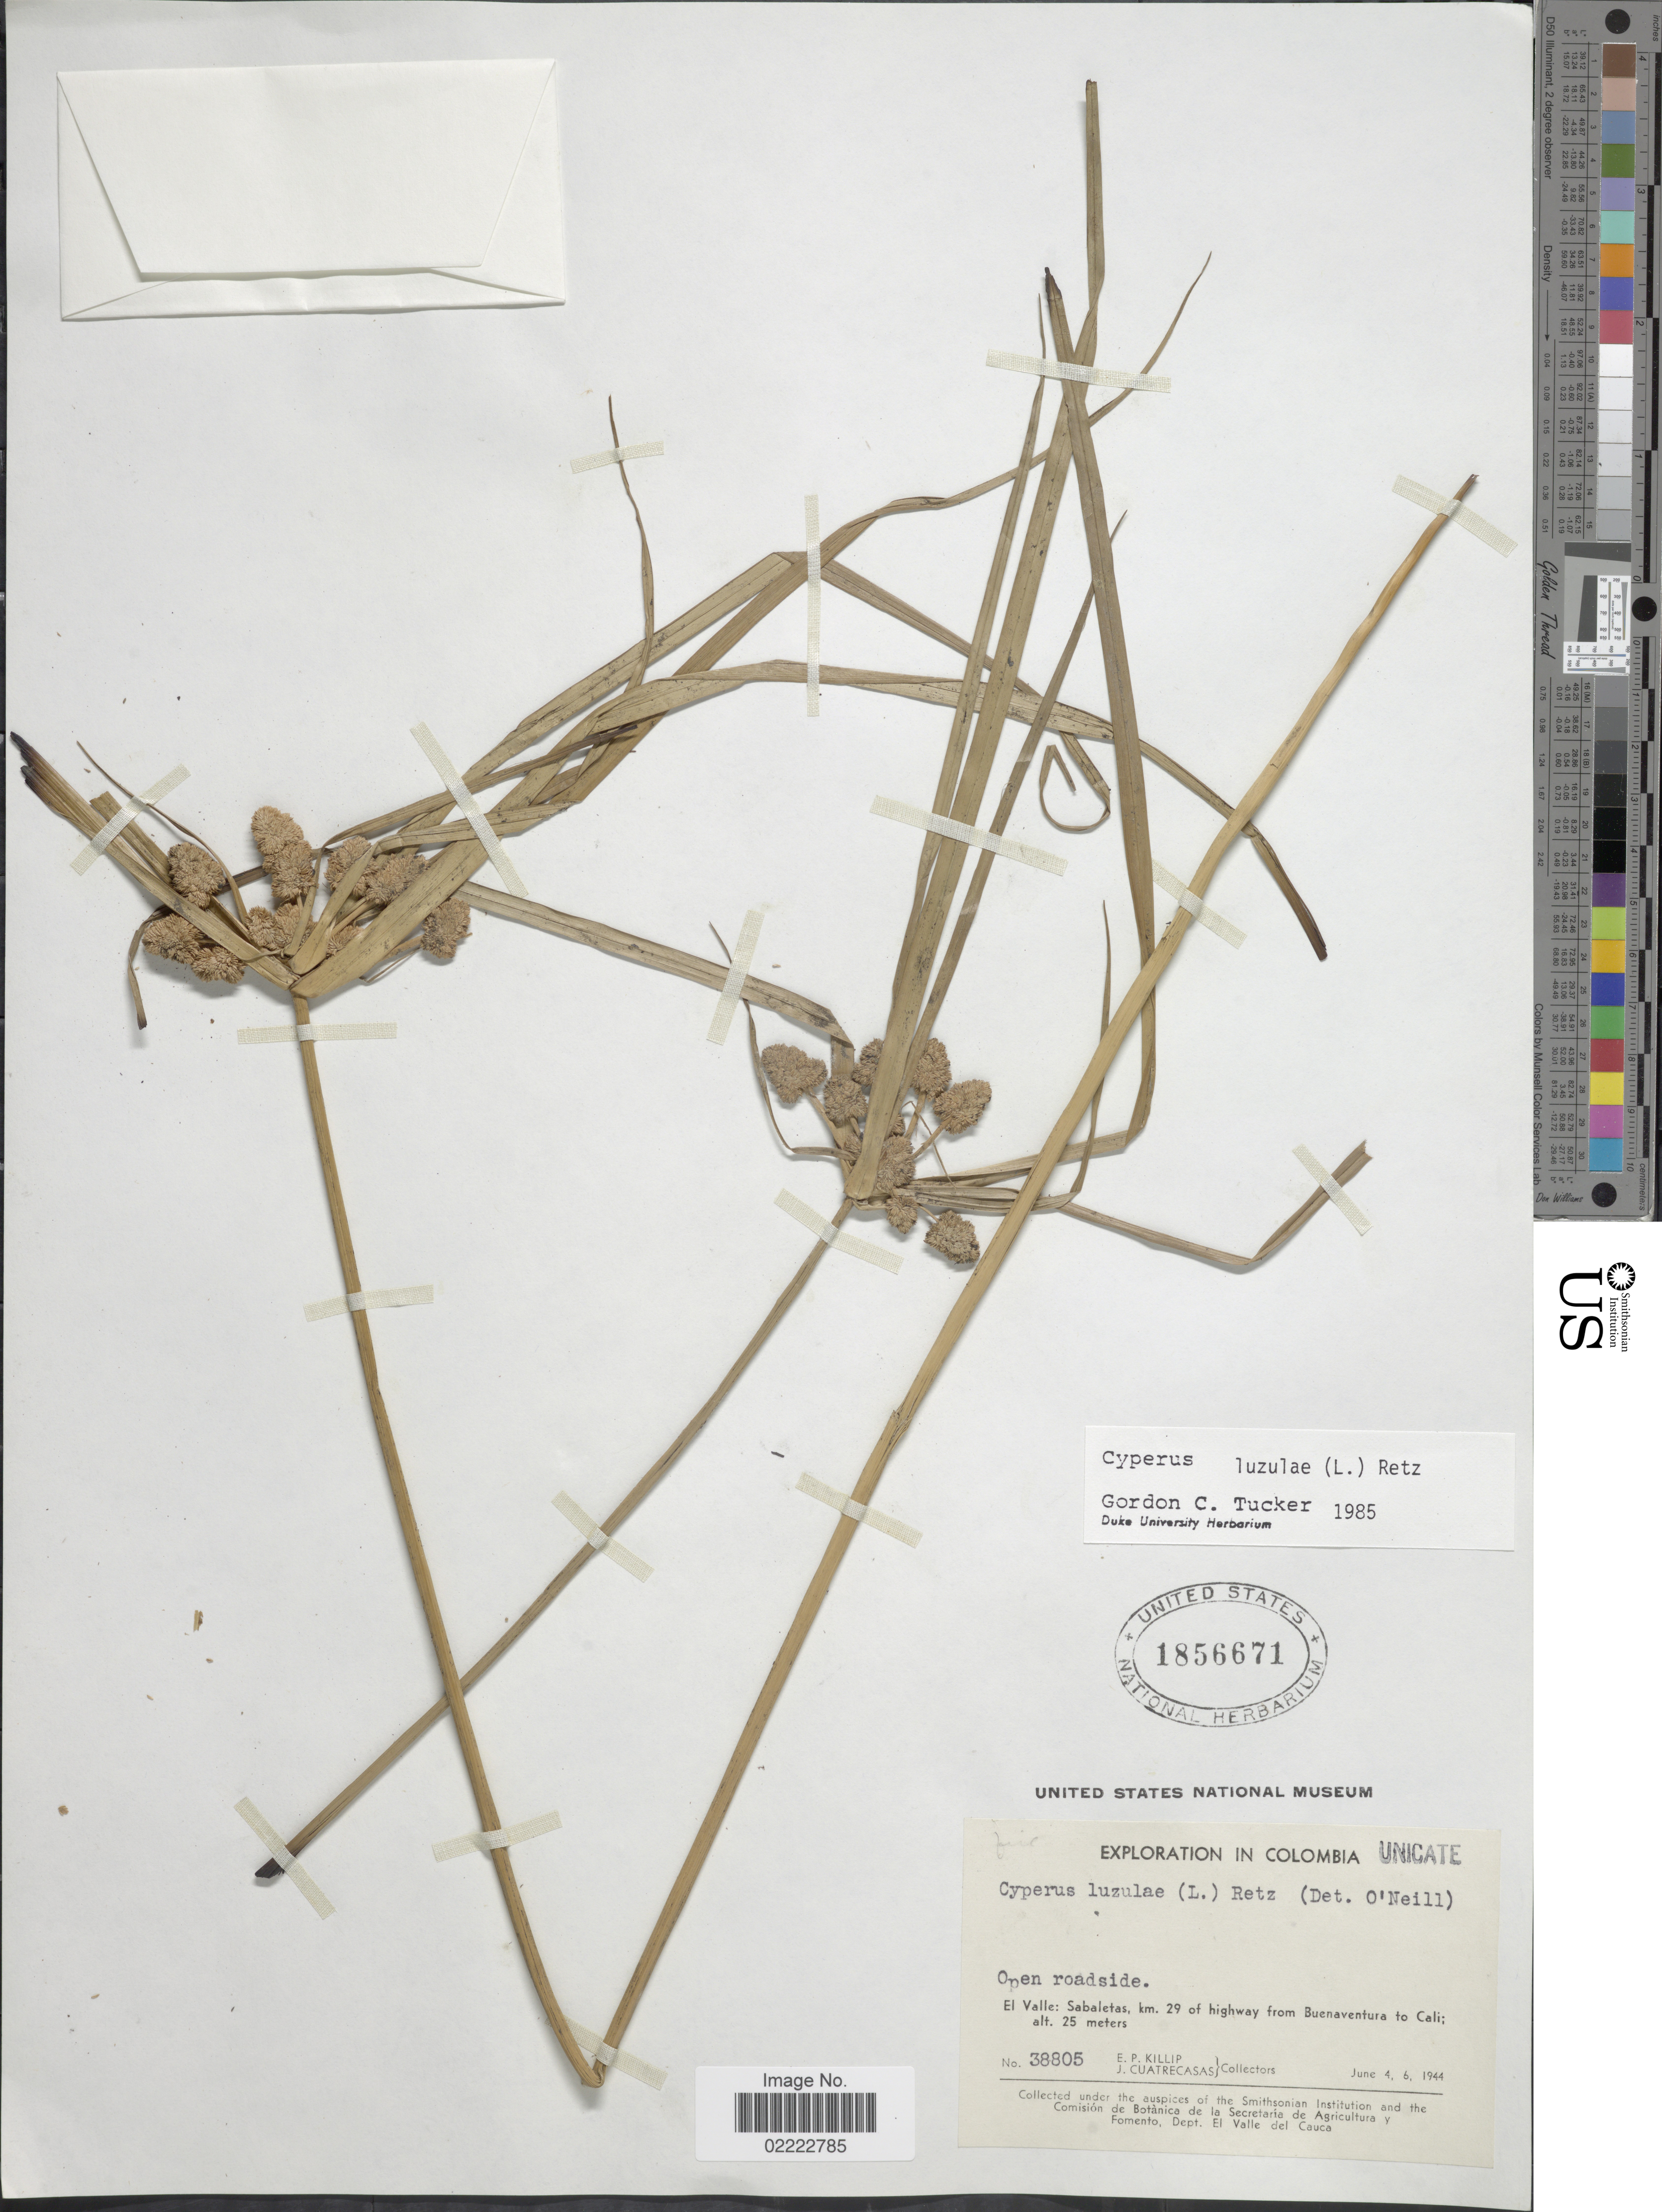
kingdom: Plantae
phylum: Tracheophyta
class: Liliopsida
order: Poales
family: Cyperaceae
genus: Cyperus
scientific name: Cyperus luzulae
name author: (L.) Rottb. ex Retz.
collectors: E. P. Killip & J. Cuatrecasas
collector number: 38805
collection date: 1944-06-04/1944-06-06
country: Colombia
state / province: Valle del Cauca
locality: Open roadside, El Valle: Sabaletas, km 29 of highway from Buenaventura to Cali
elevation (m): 25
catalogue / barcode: US 1856671